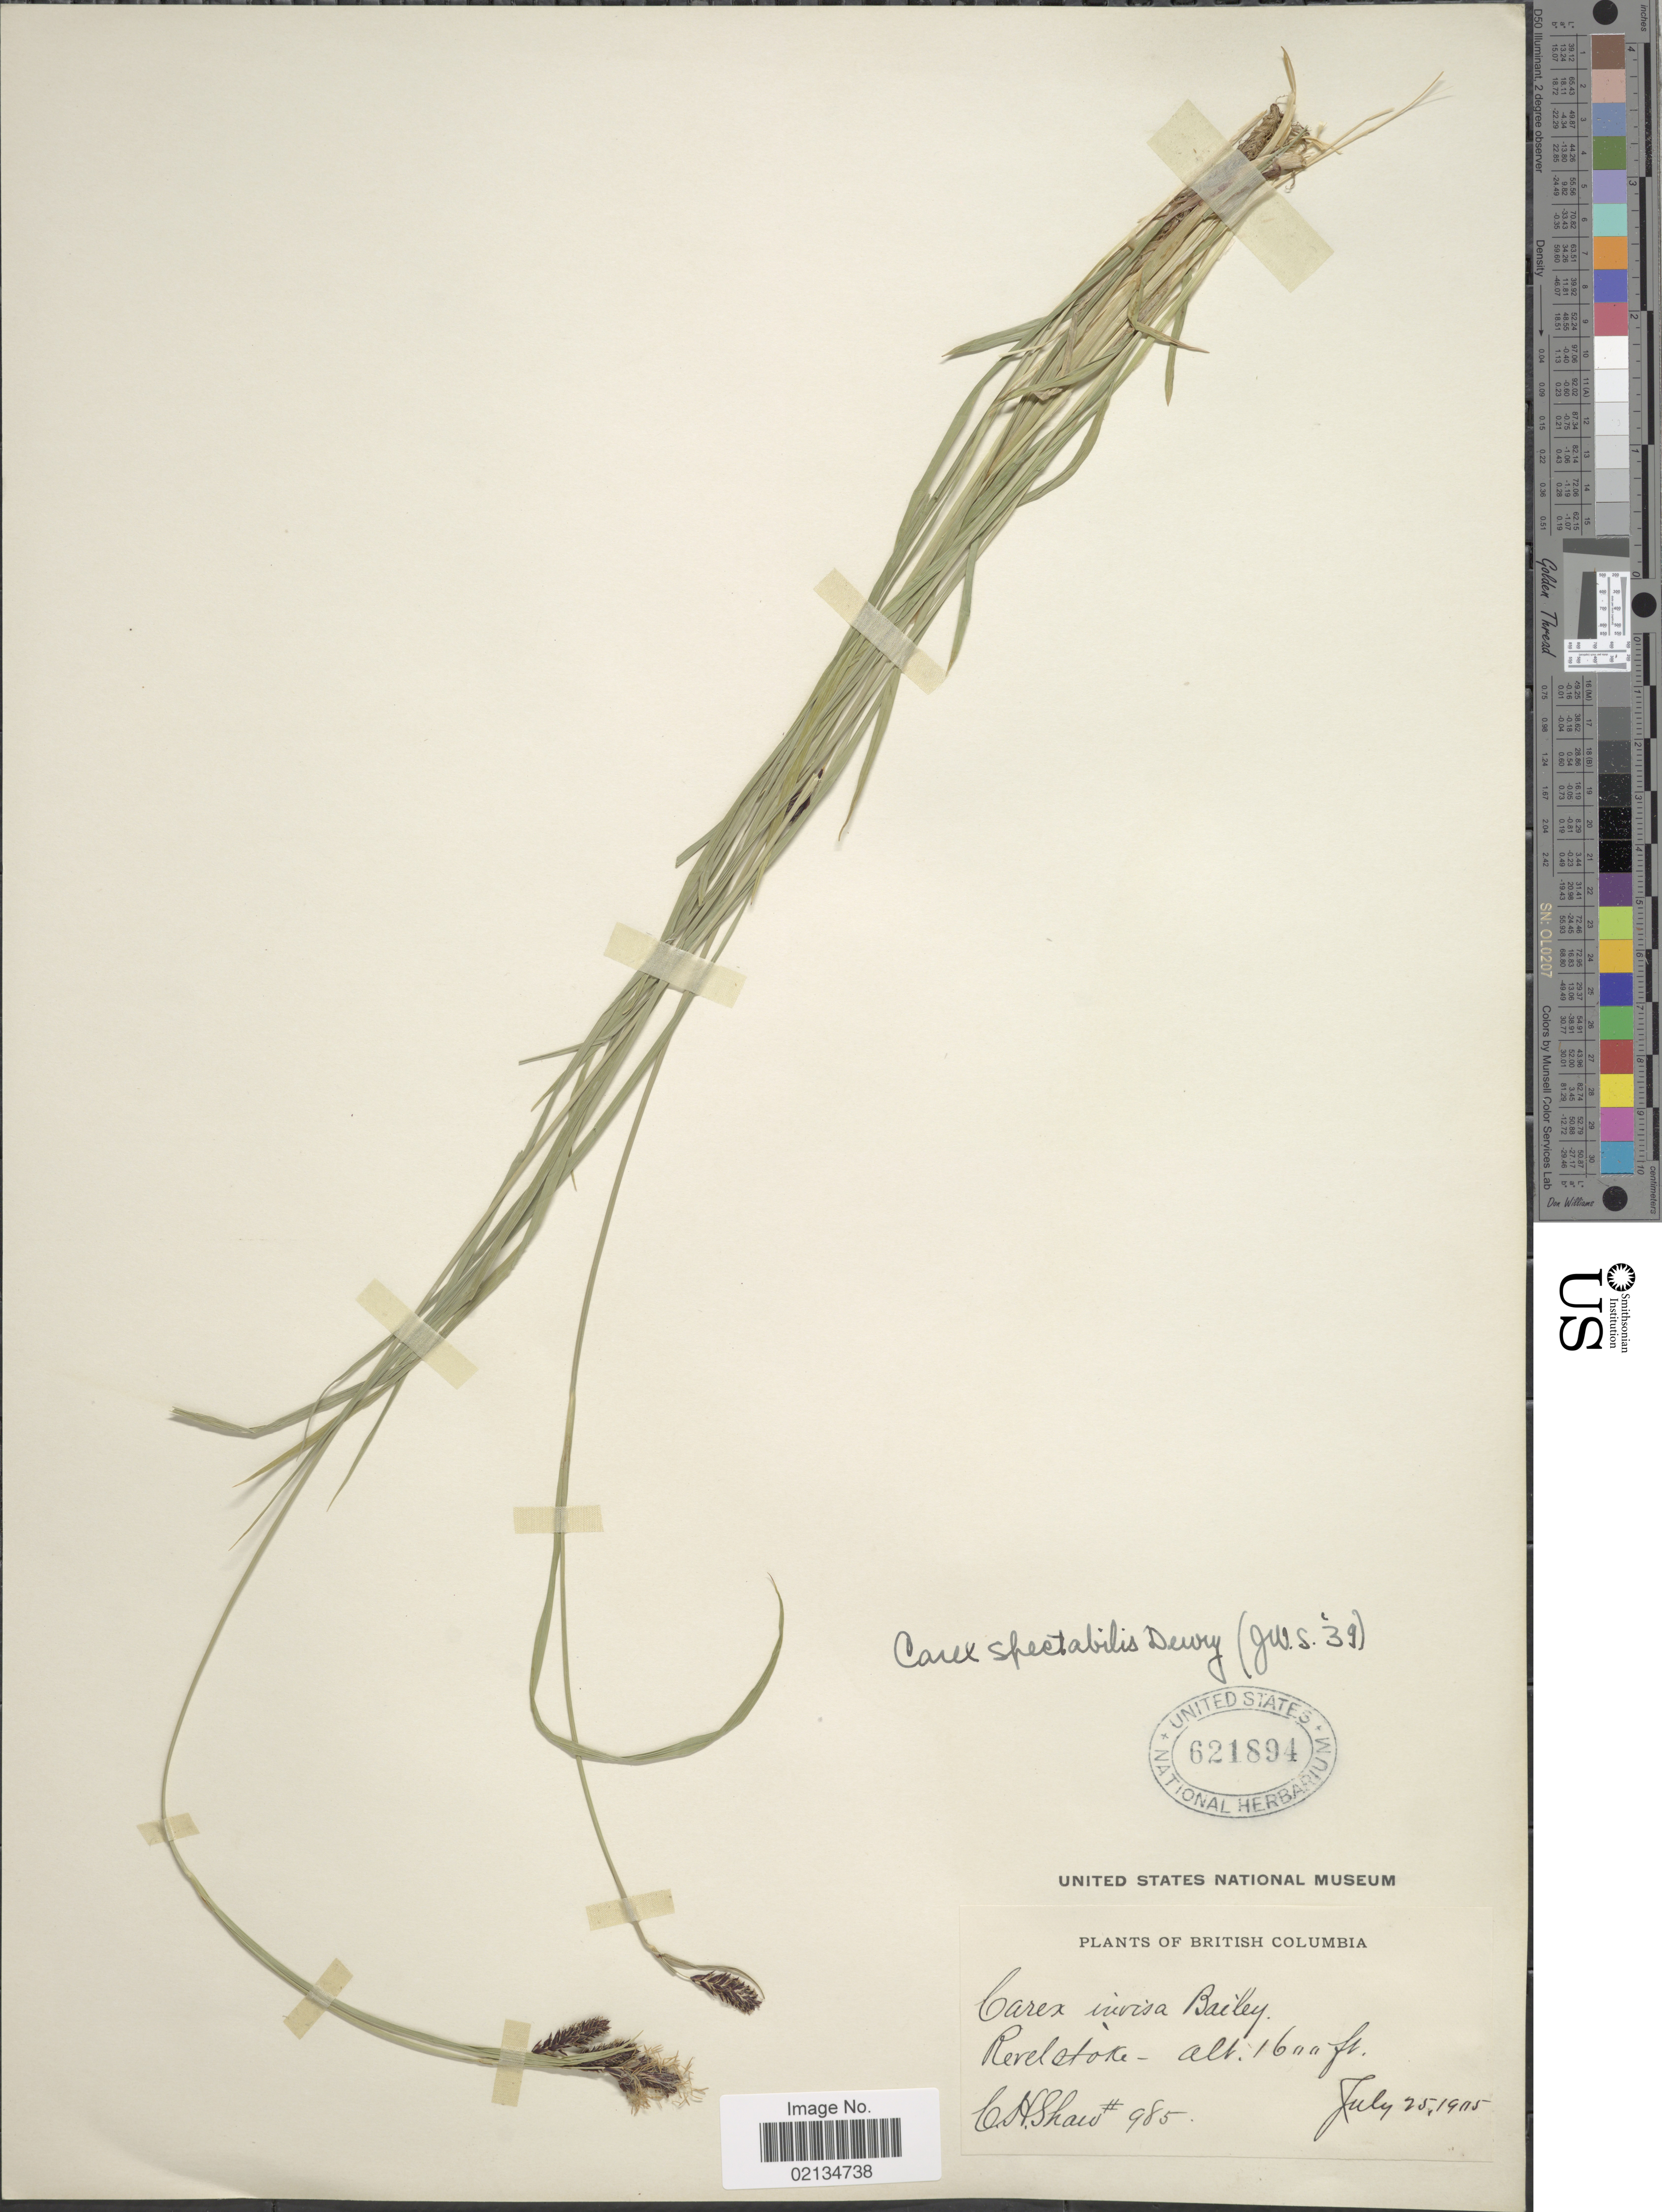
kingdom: Plantae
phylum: Tracheophyta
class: Liliopsida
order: Poales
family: Cyperaceae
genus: Carex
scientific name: Carex spectabilis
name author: Dewey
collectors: C. H. Shaw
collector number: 985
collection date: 1905-07-25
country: Canada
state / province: British Columbia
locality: Revelstoke.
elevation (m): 488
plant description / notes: No precise locality correction needed.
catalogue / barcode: US 621894